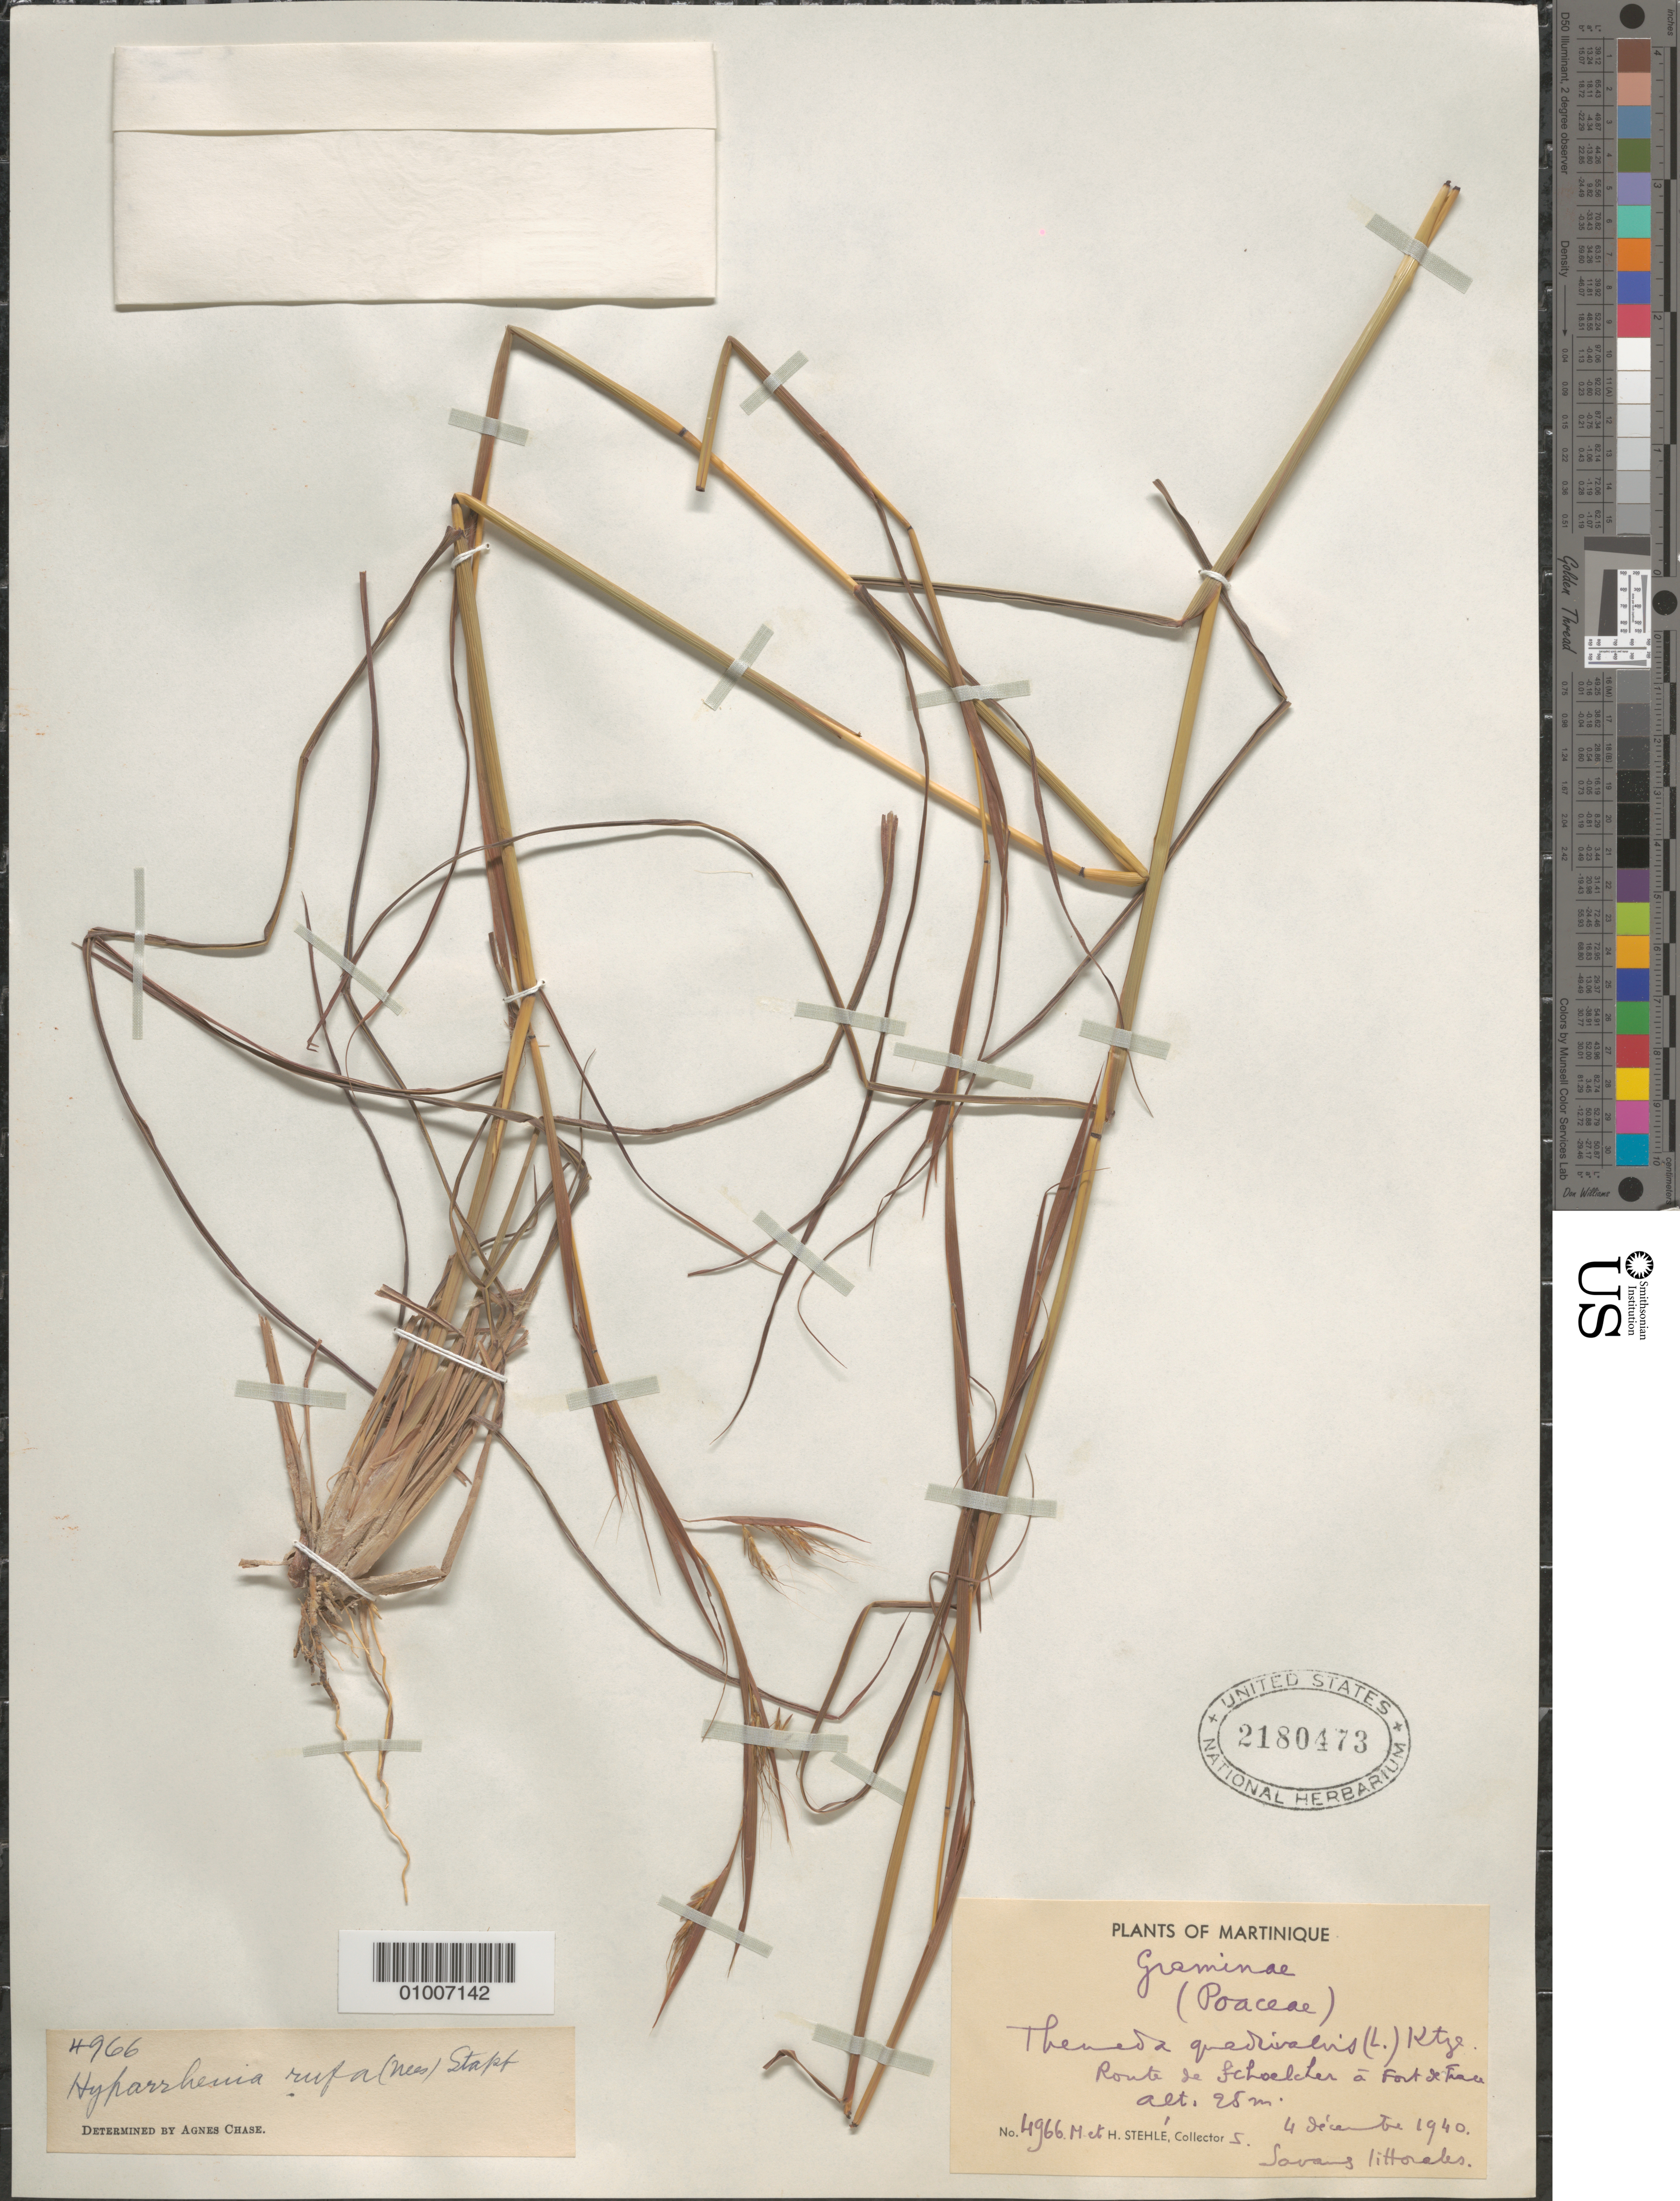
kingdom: Plantae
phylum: Tracheophyta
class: Liliopsida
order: Poales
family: Poaceae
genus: Hyparrhenia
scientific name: Hyparrhenia rufa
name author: (Nees) Stapf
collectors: H. Stehlé & M. Stehlé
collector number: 4966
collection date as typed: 04 Dec 1940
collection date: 1940-12-04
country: Martinique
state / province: Fort-de-France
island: Martinique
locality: Route from Schoelcher to Fort de France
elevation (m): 98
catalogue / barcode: US 2180473